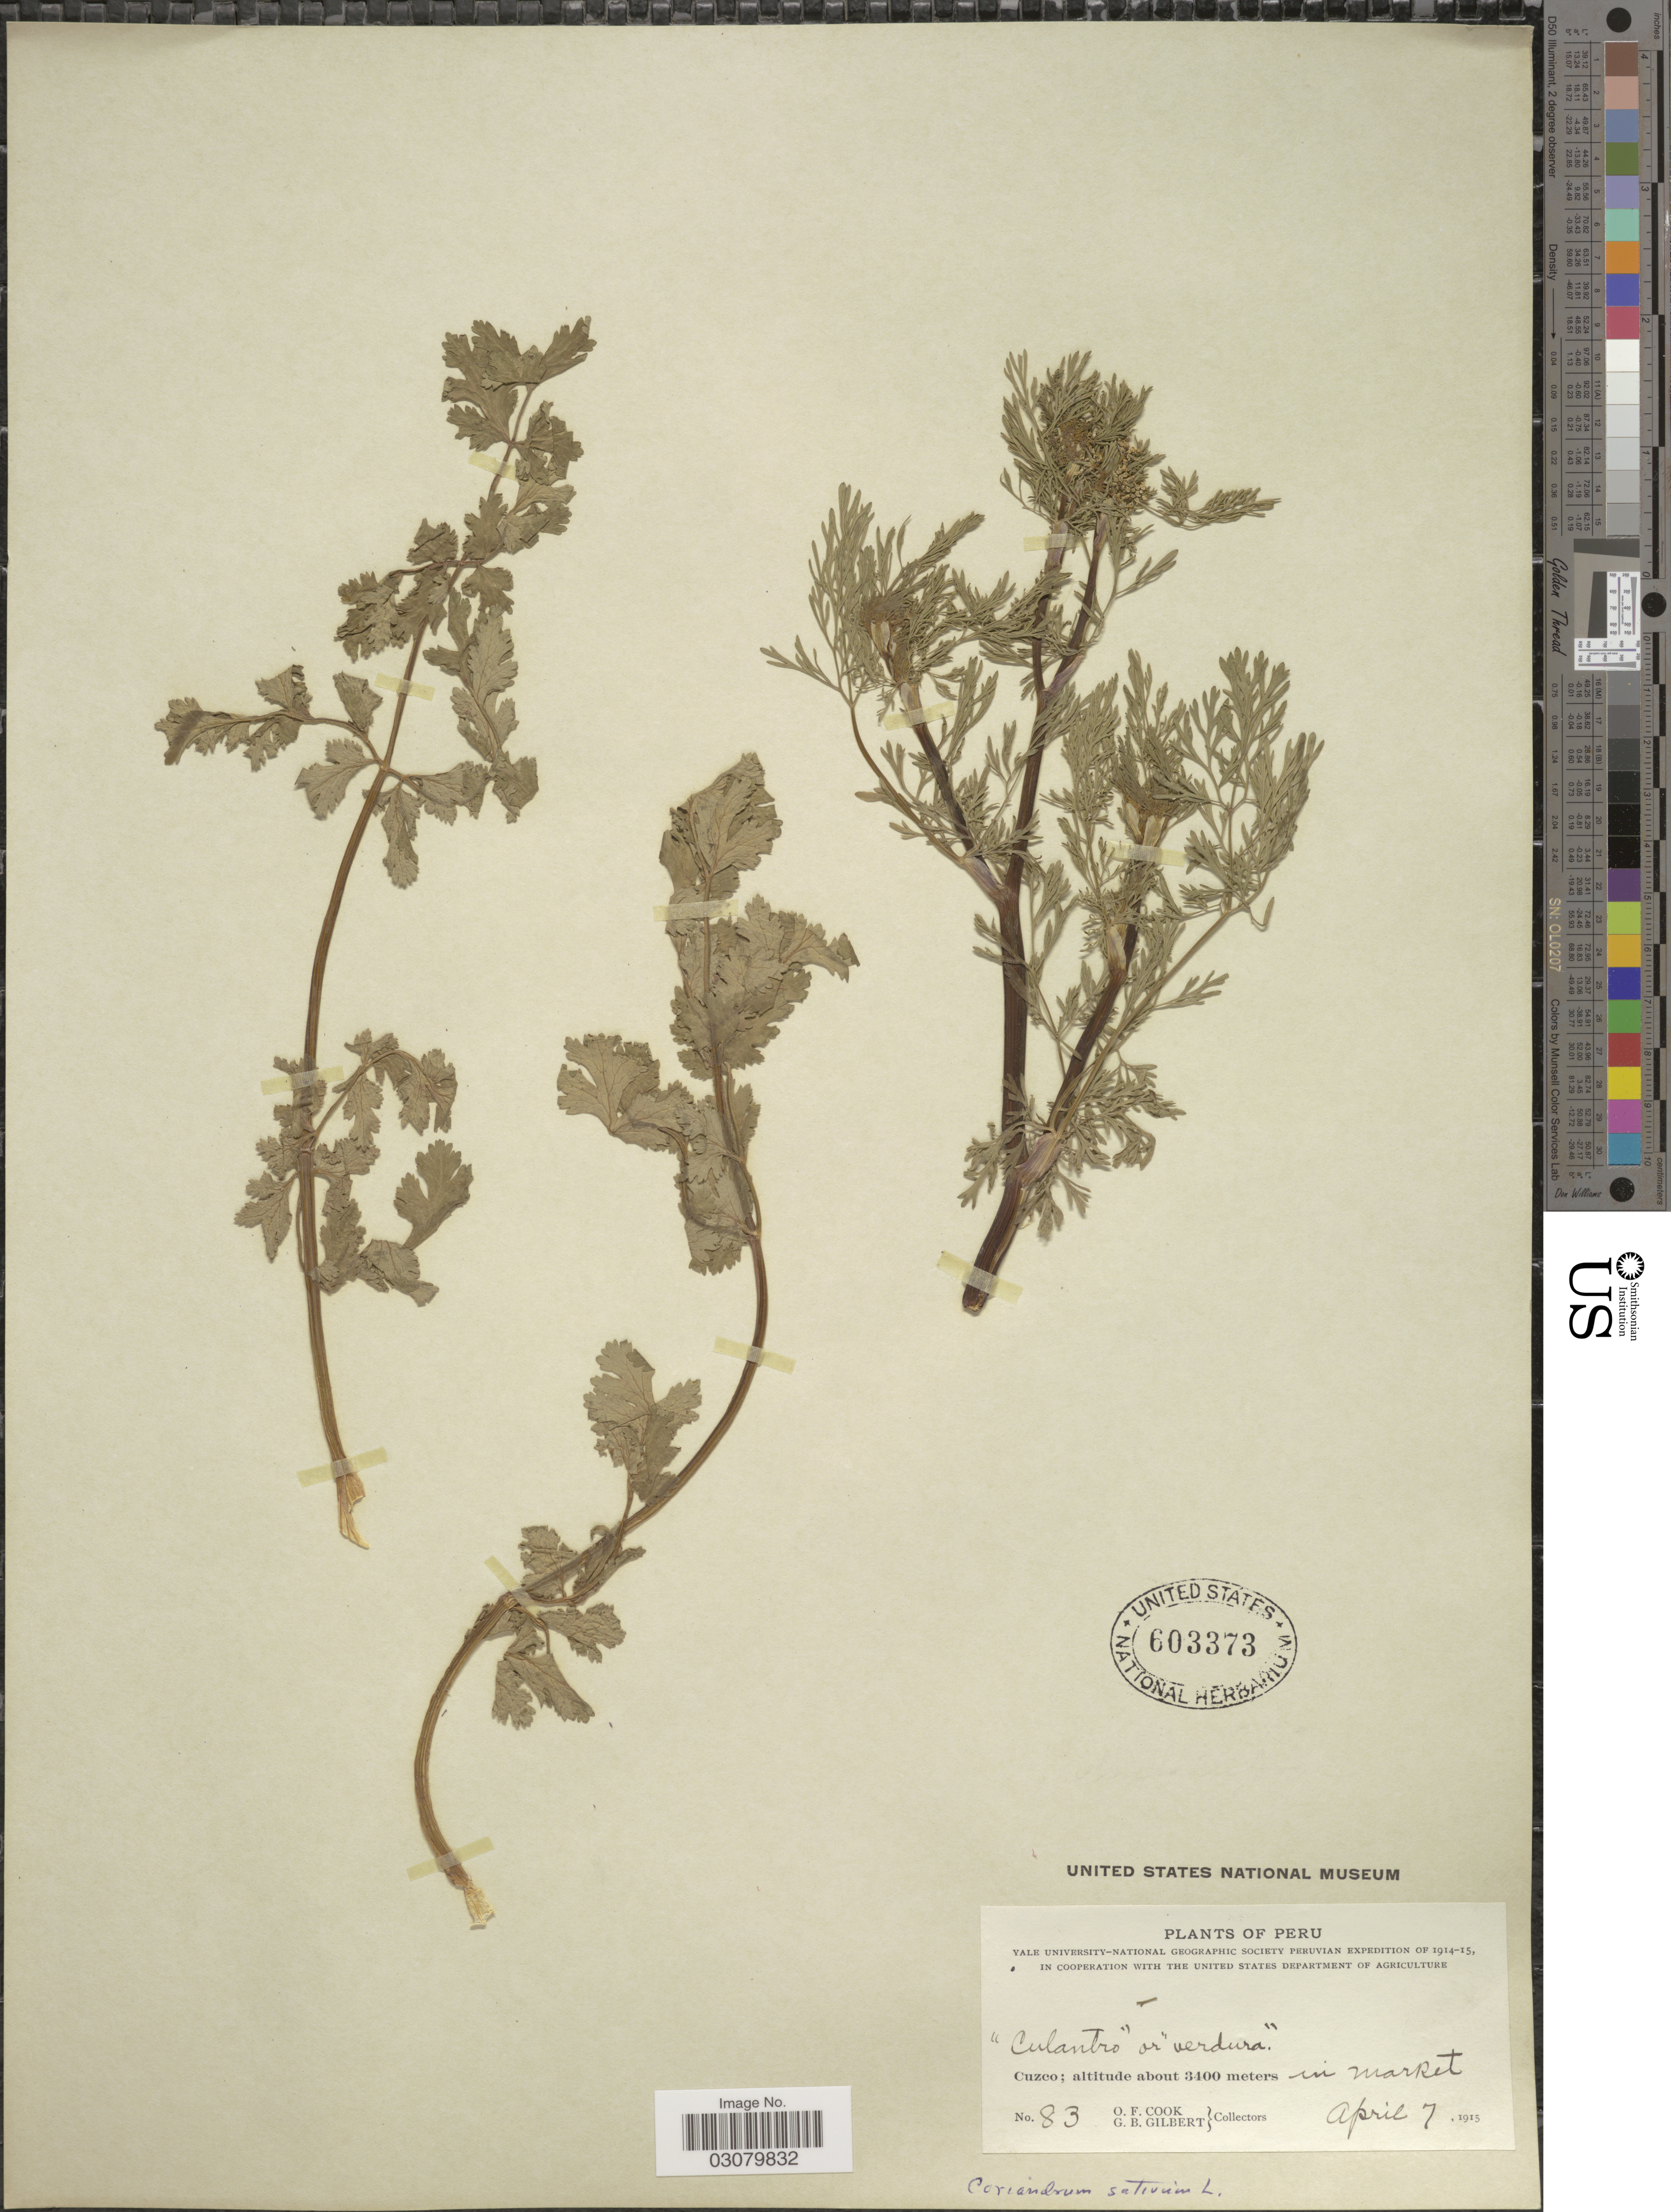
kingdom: Plantae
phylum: Tracheophyta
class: Magnoliopsida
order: Apiales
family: Apiaceae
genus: Coriandrum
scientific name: Coriandrum sativum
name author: L.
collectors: O. F. Cook & G. B. Gilbert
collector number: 83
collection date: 1915-04-07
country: Peru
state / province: Cusco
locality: Cuzco, market.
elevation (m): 3400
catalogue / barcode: US 603373